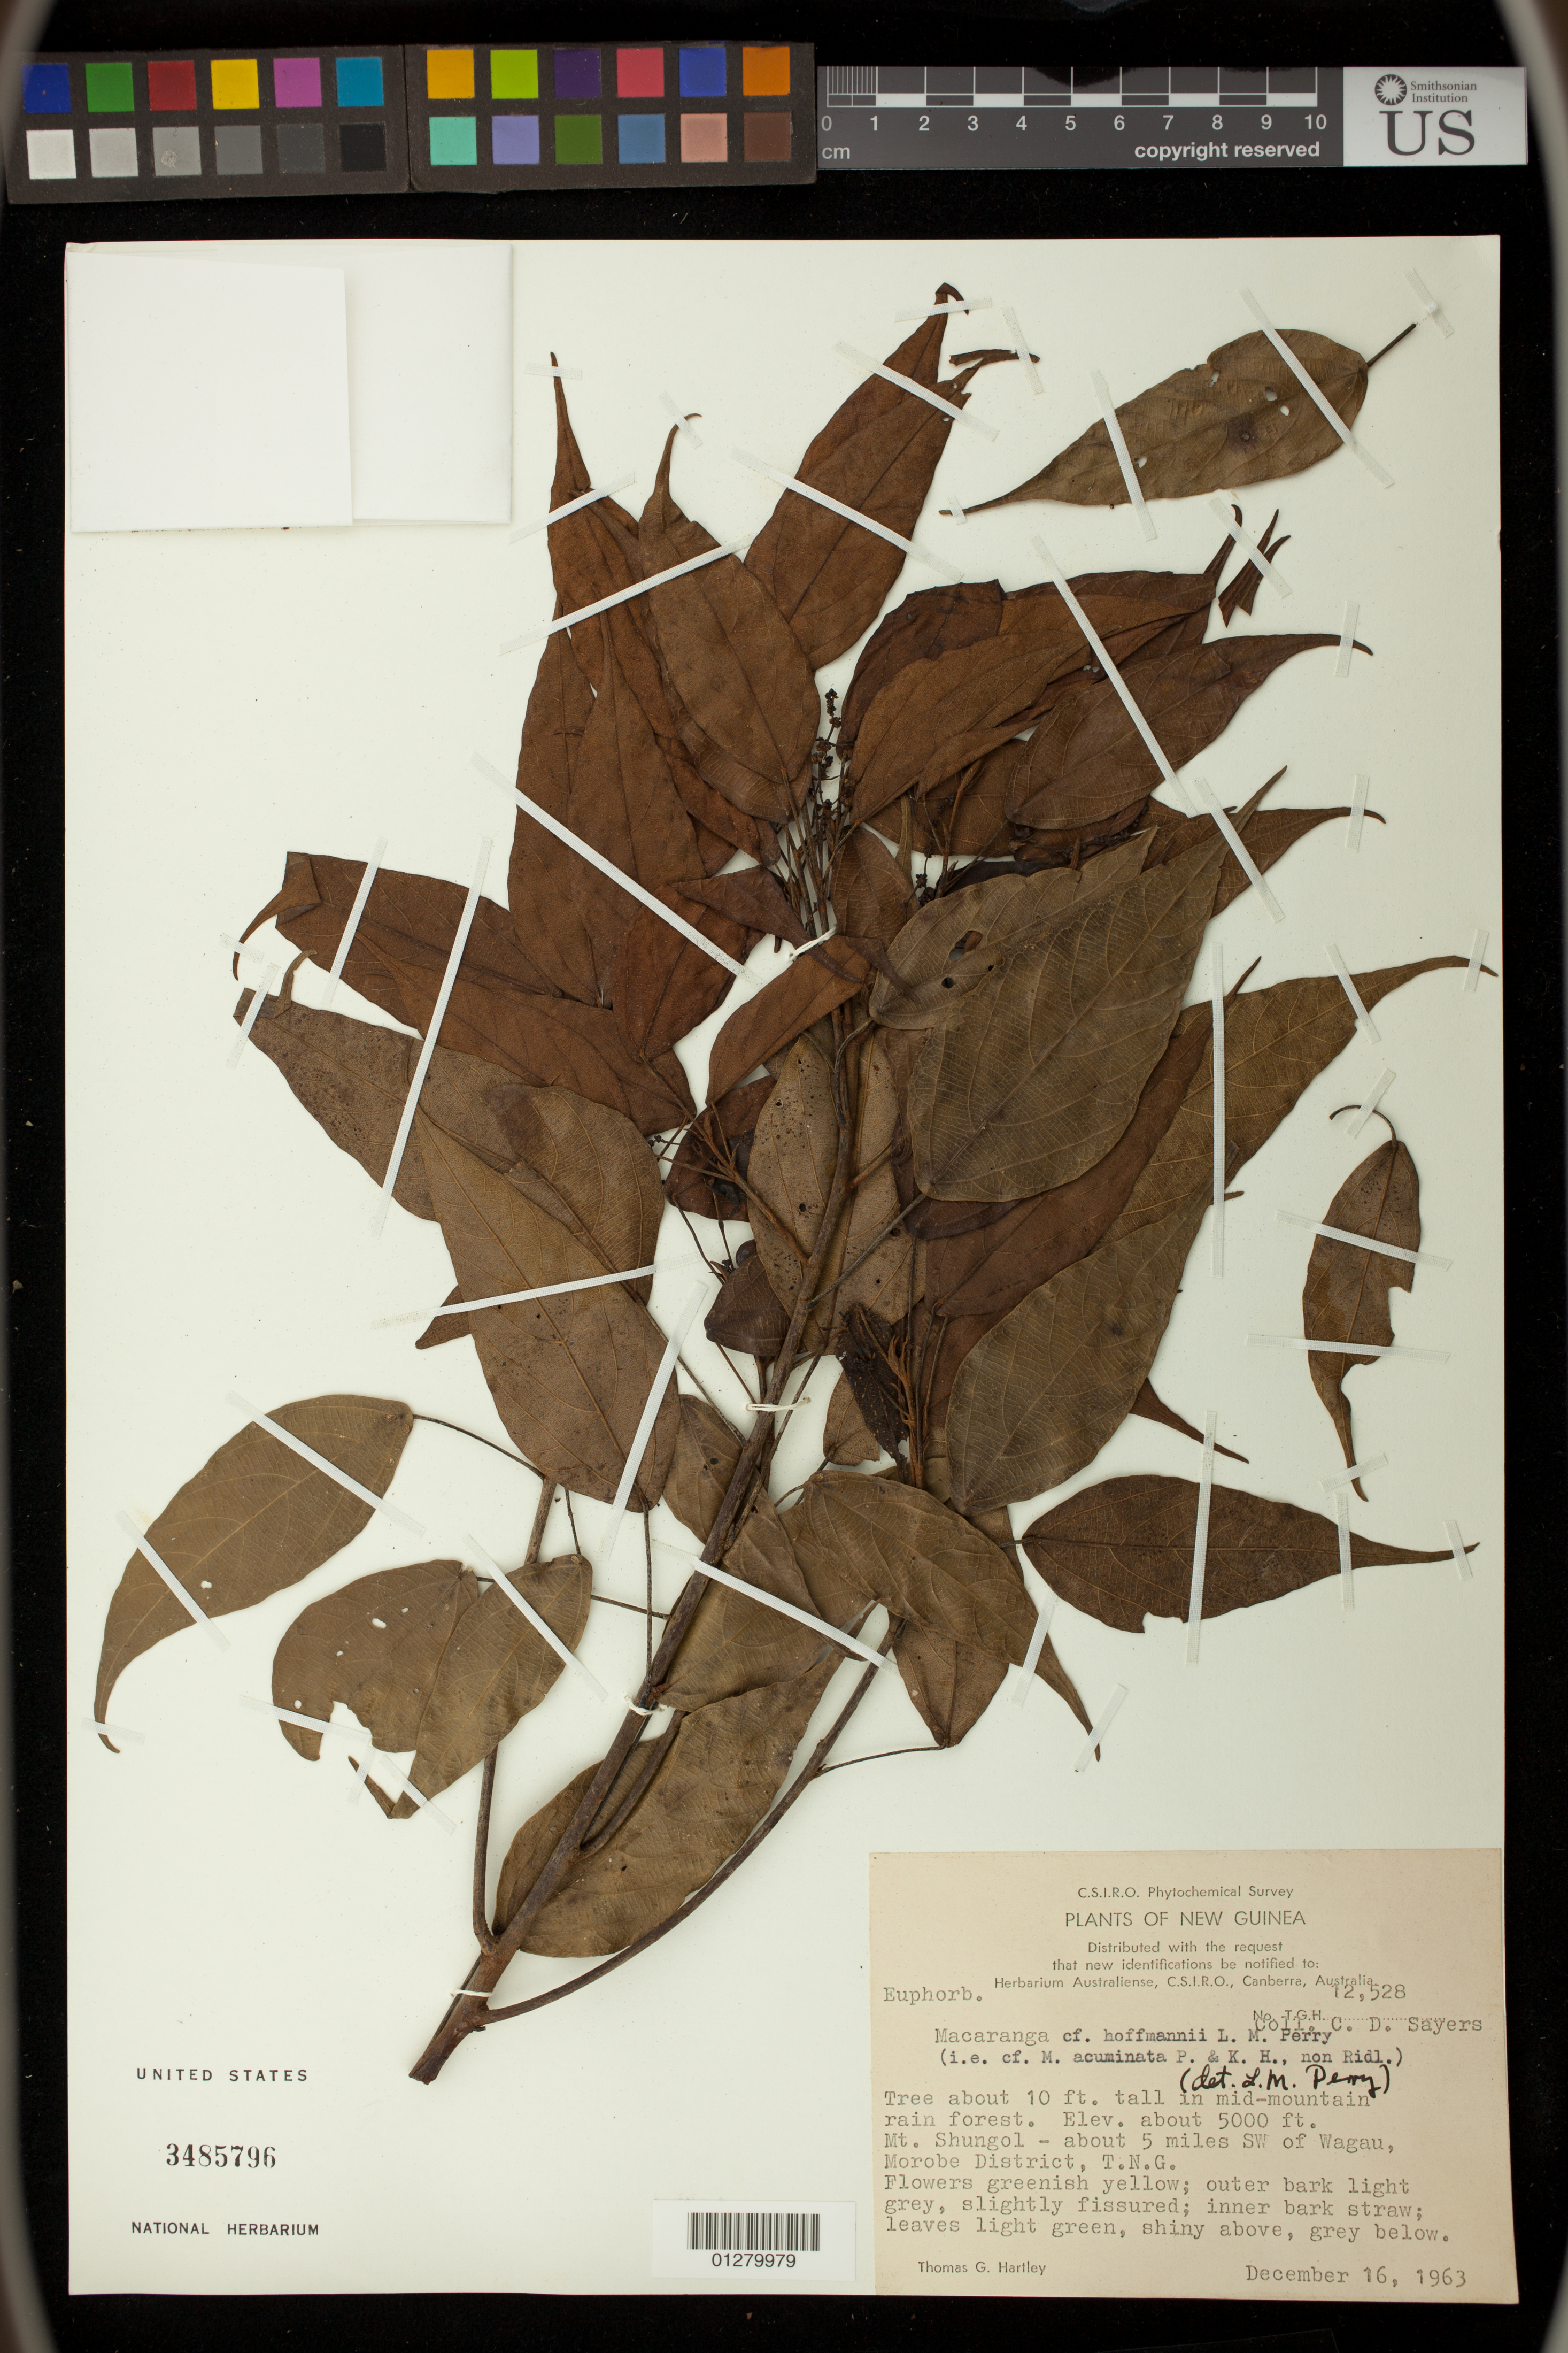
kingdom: Plantae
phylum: Tracheophyta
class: Magnoliopsida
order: Malpighiales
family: Euphorbiaceae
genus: Macaranga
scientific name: Macaranga hoffmannii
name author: L.M. Perry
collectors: T. G. Hartley & C. Sayers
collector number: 12528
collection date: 1963-12-16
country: Papua New Guinea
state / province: Morobe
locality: Mt. Shungol - about 5 miles SW of Wagau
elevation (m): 1524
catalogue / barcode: US 3485796